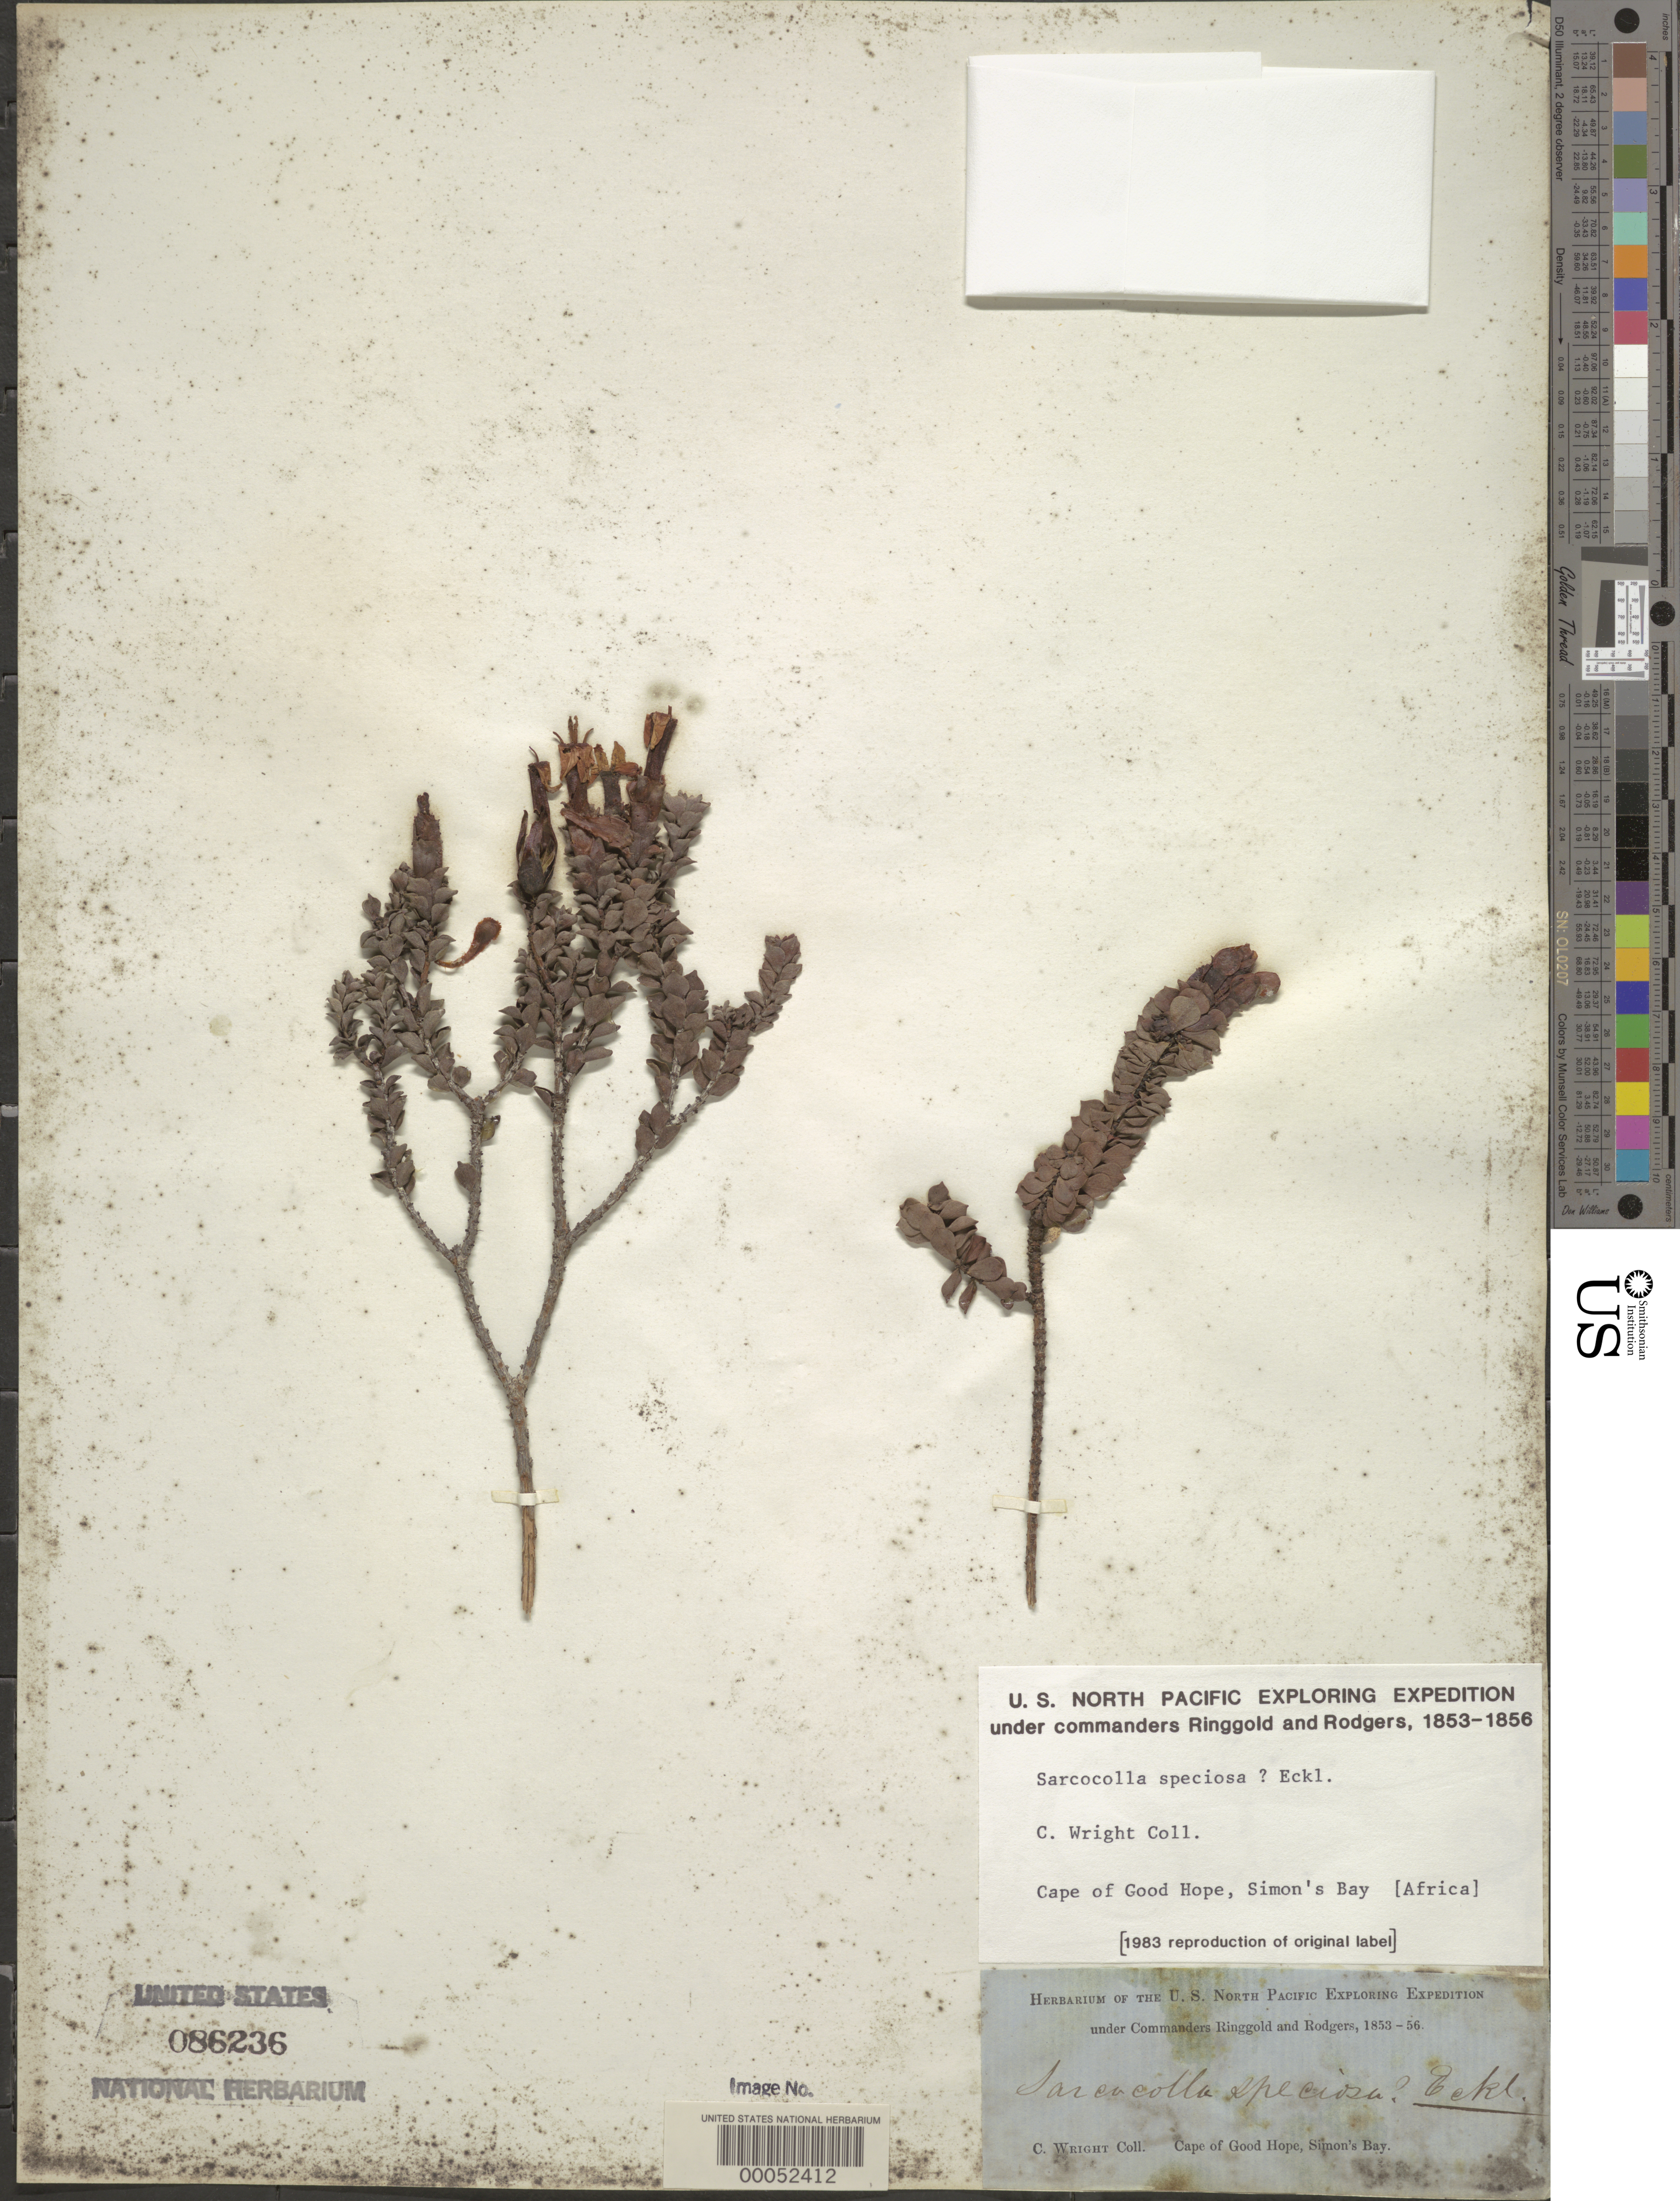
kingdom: Plantae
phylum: Tracheophyta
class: Magnoliopsida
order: Myrtales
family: Penaeaceae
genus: Penaea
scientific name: Penaea speciosa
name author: (Sond.) Byng & Christenh.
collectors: Wilkes Explor. Exped.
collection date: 1838/1842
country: South Africa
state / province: Western Cape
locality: Simon's bay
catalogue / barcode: US 86236